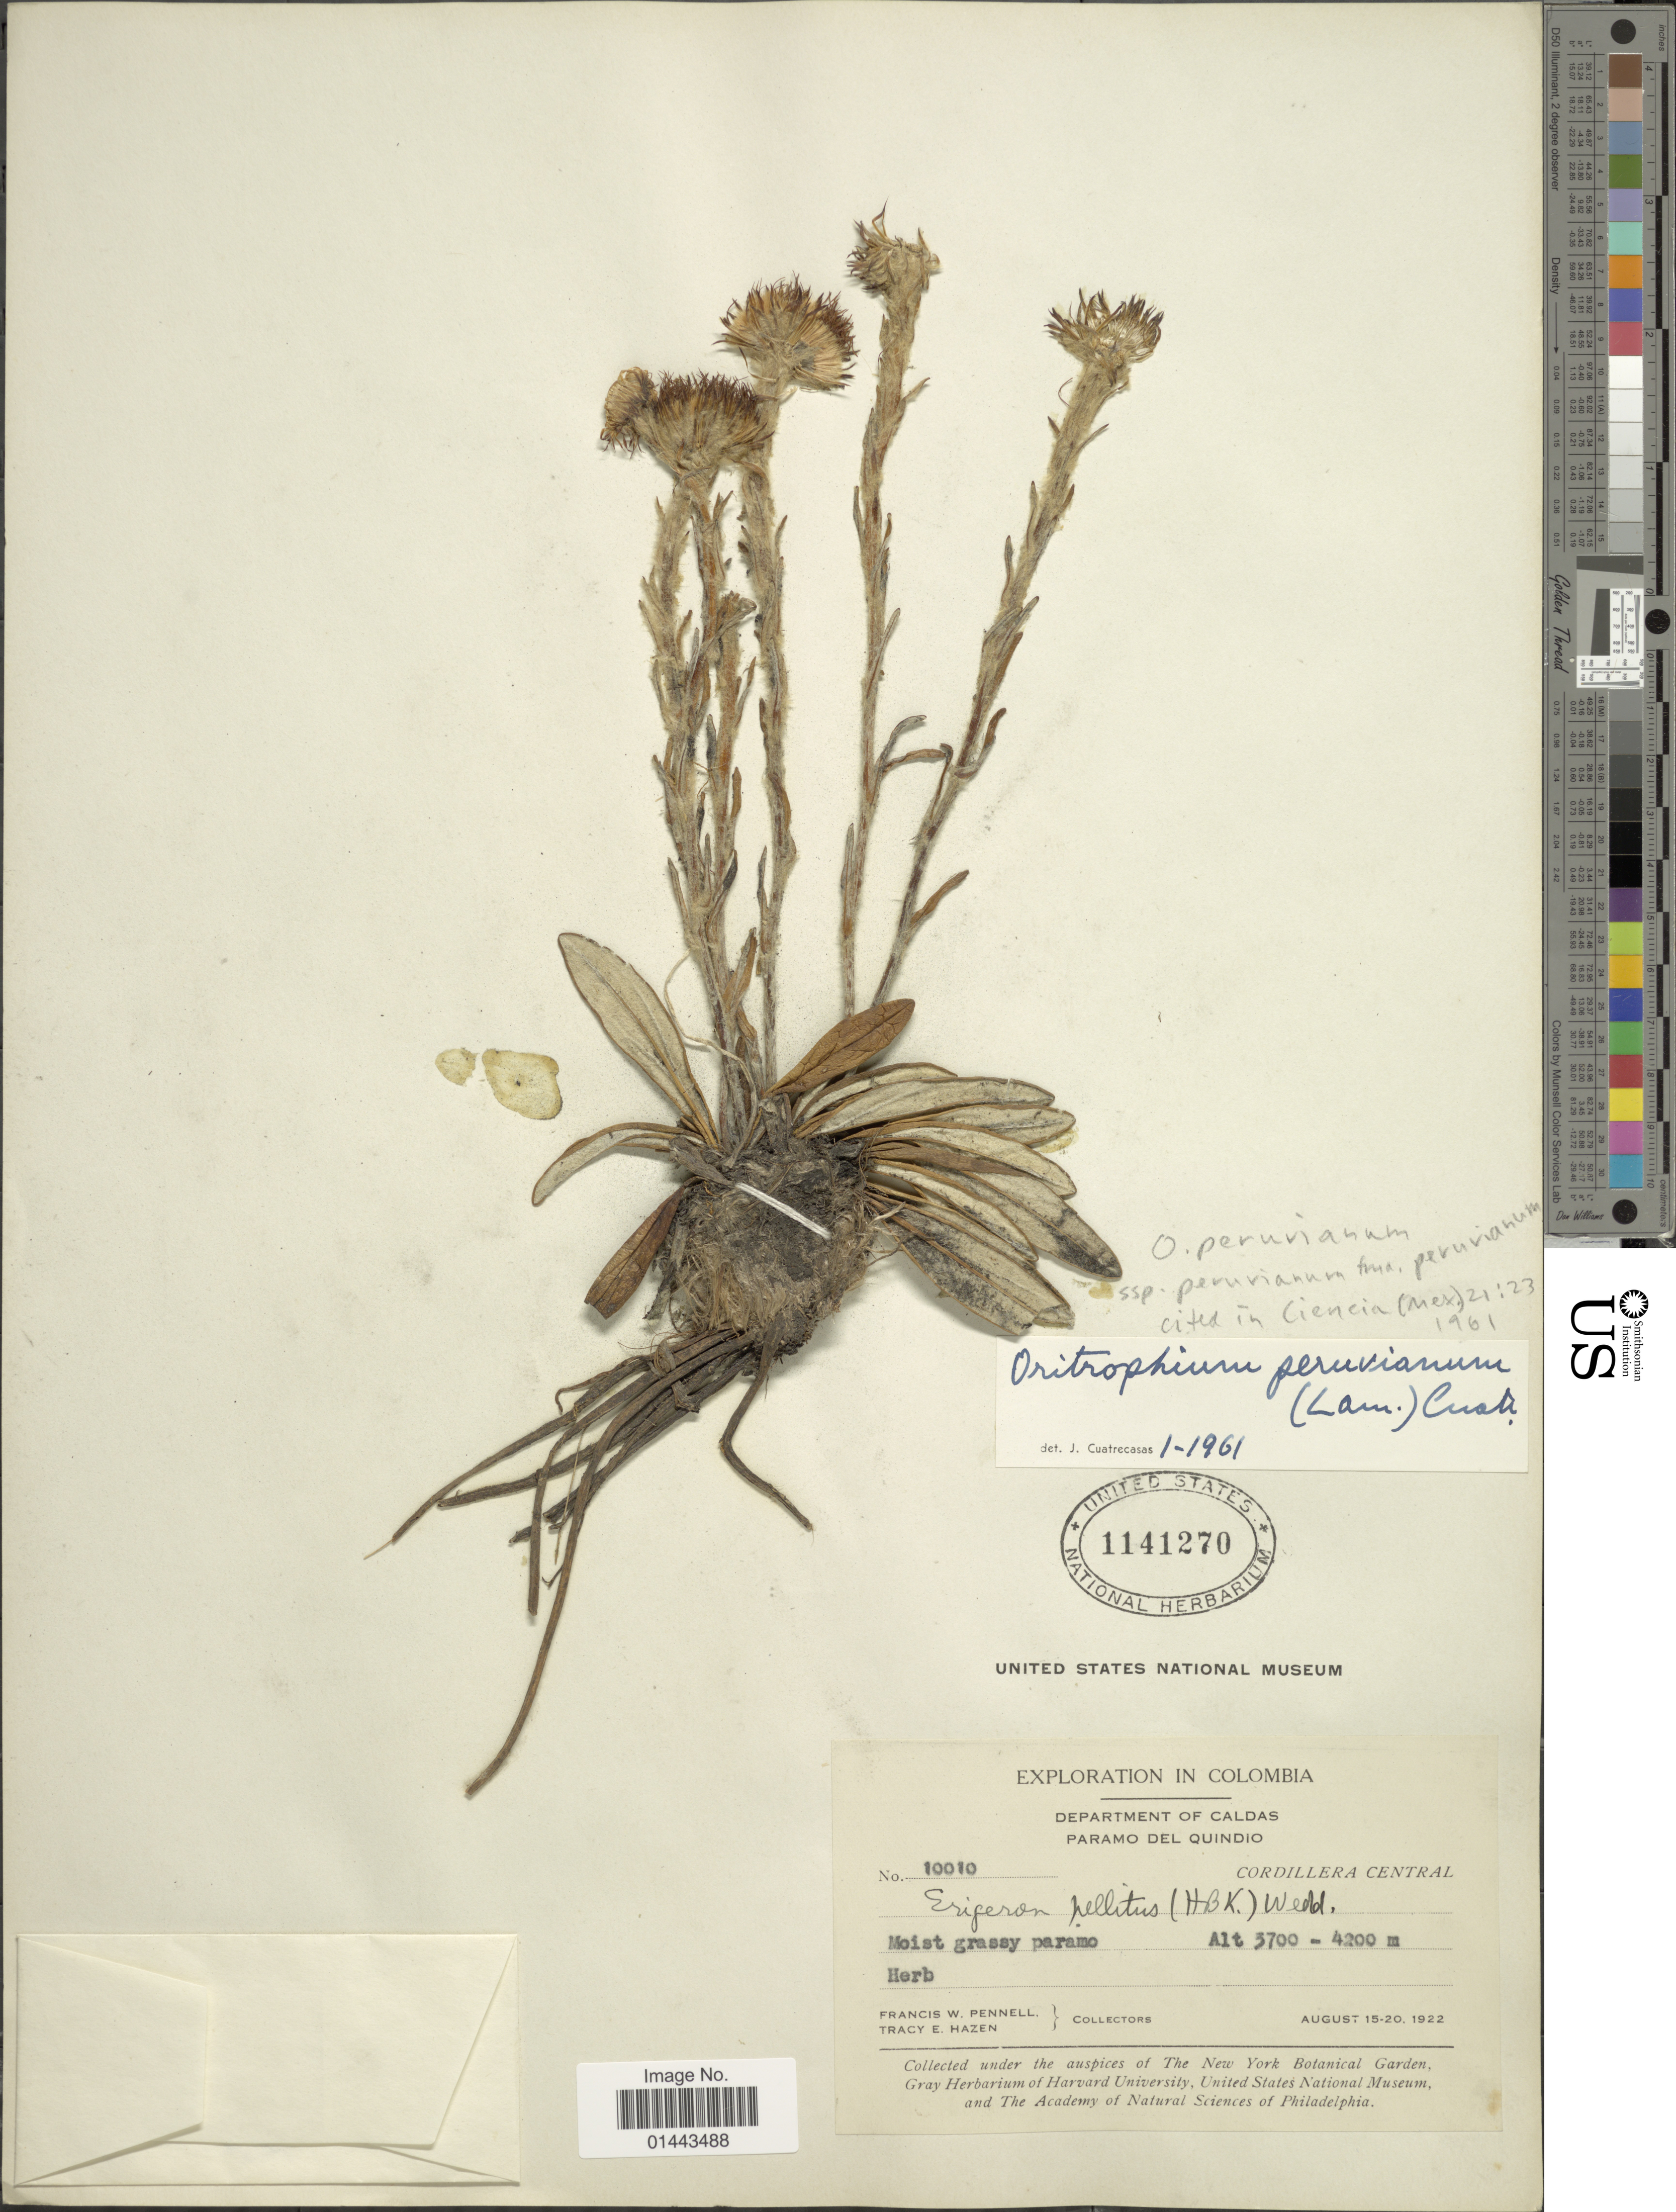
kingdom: Plantae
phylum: Tracheophyta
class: Magnoliopsida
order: Asterales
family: Asteraceae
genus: Oritrophium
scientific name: Oritrophium peruvianum f. peruvianum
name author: (Lam.) Cuatrec.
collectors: T. E. Hazen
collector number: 10010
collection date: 1922-08-15/1922-08-20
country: Colombia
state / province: Caldas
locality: Paramo del Quindio, Cordillera Central, moist grassy paramo.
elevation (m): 3700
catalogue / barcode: US 1141270